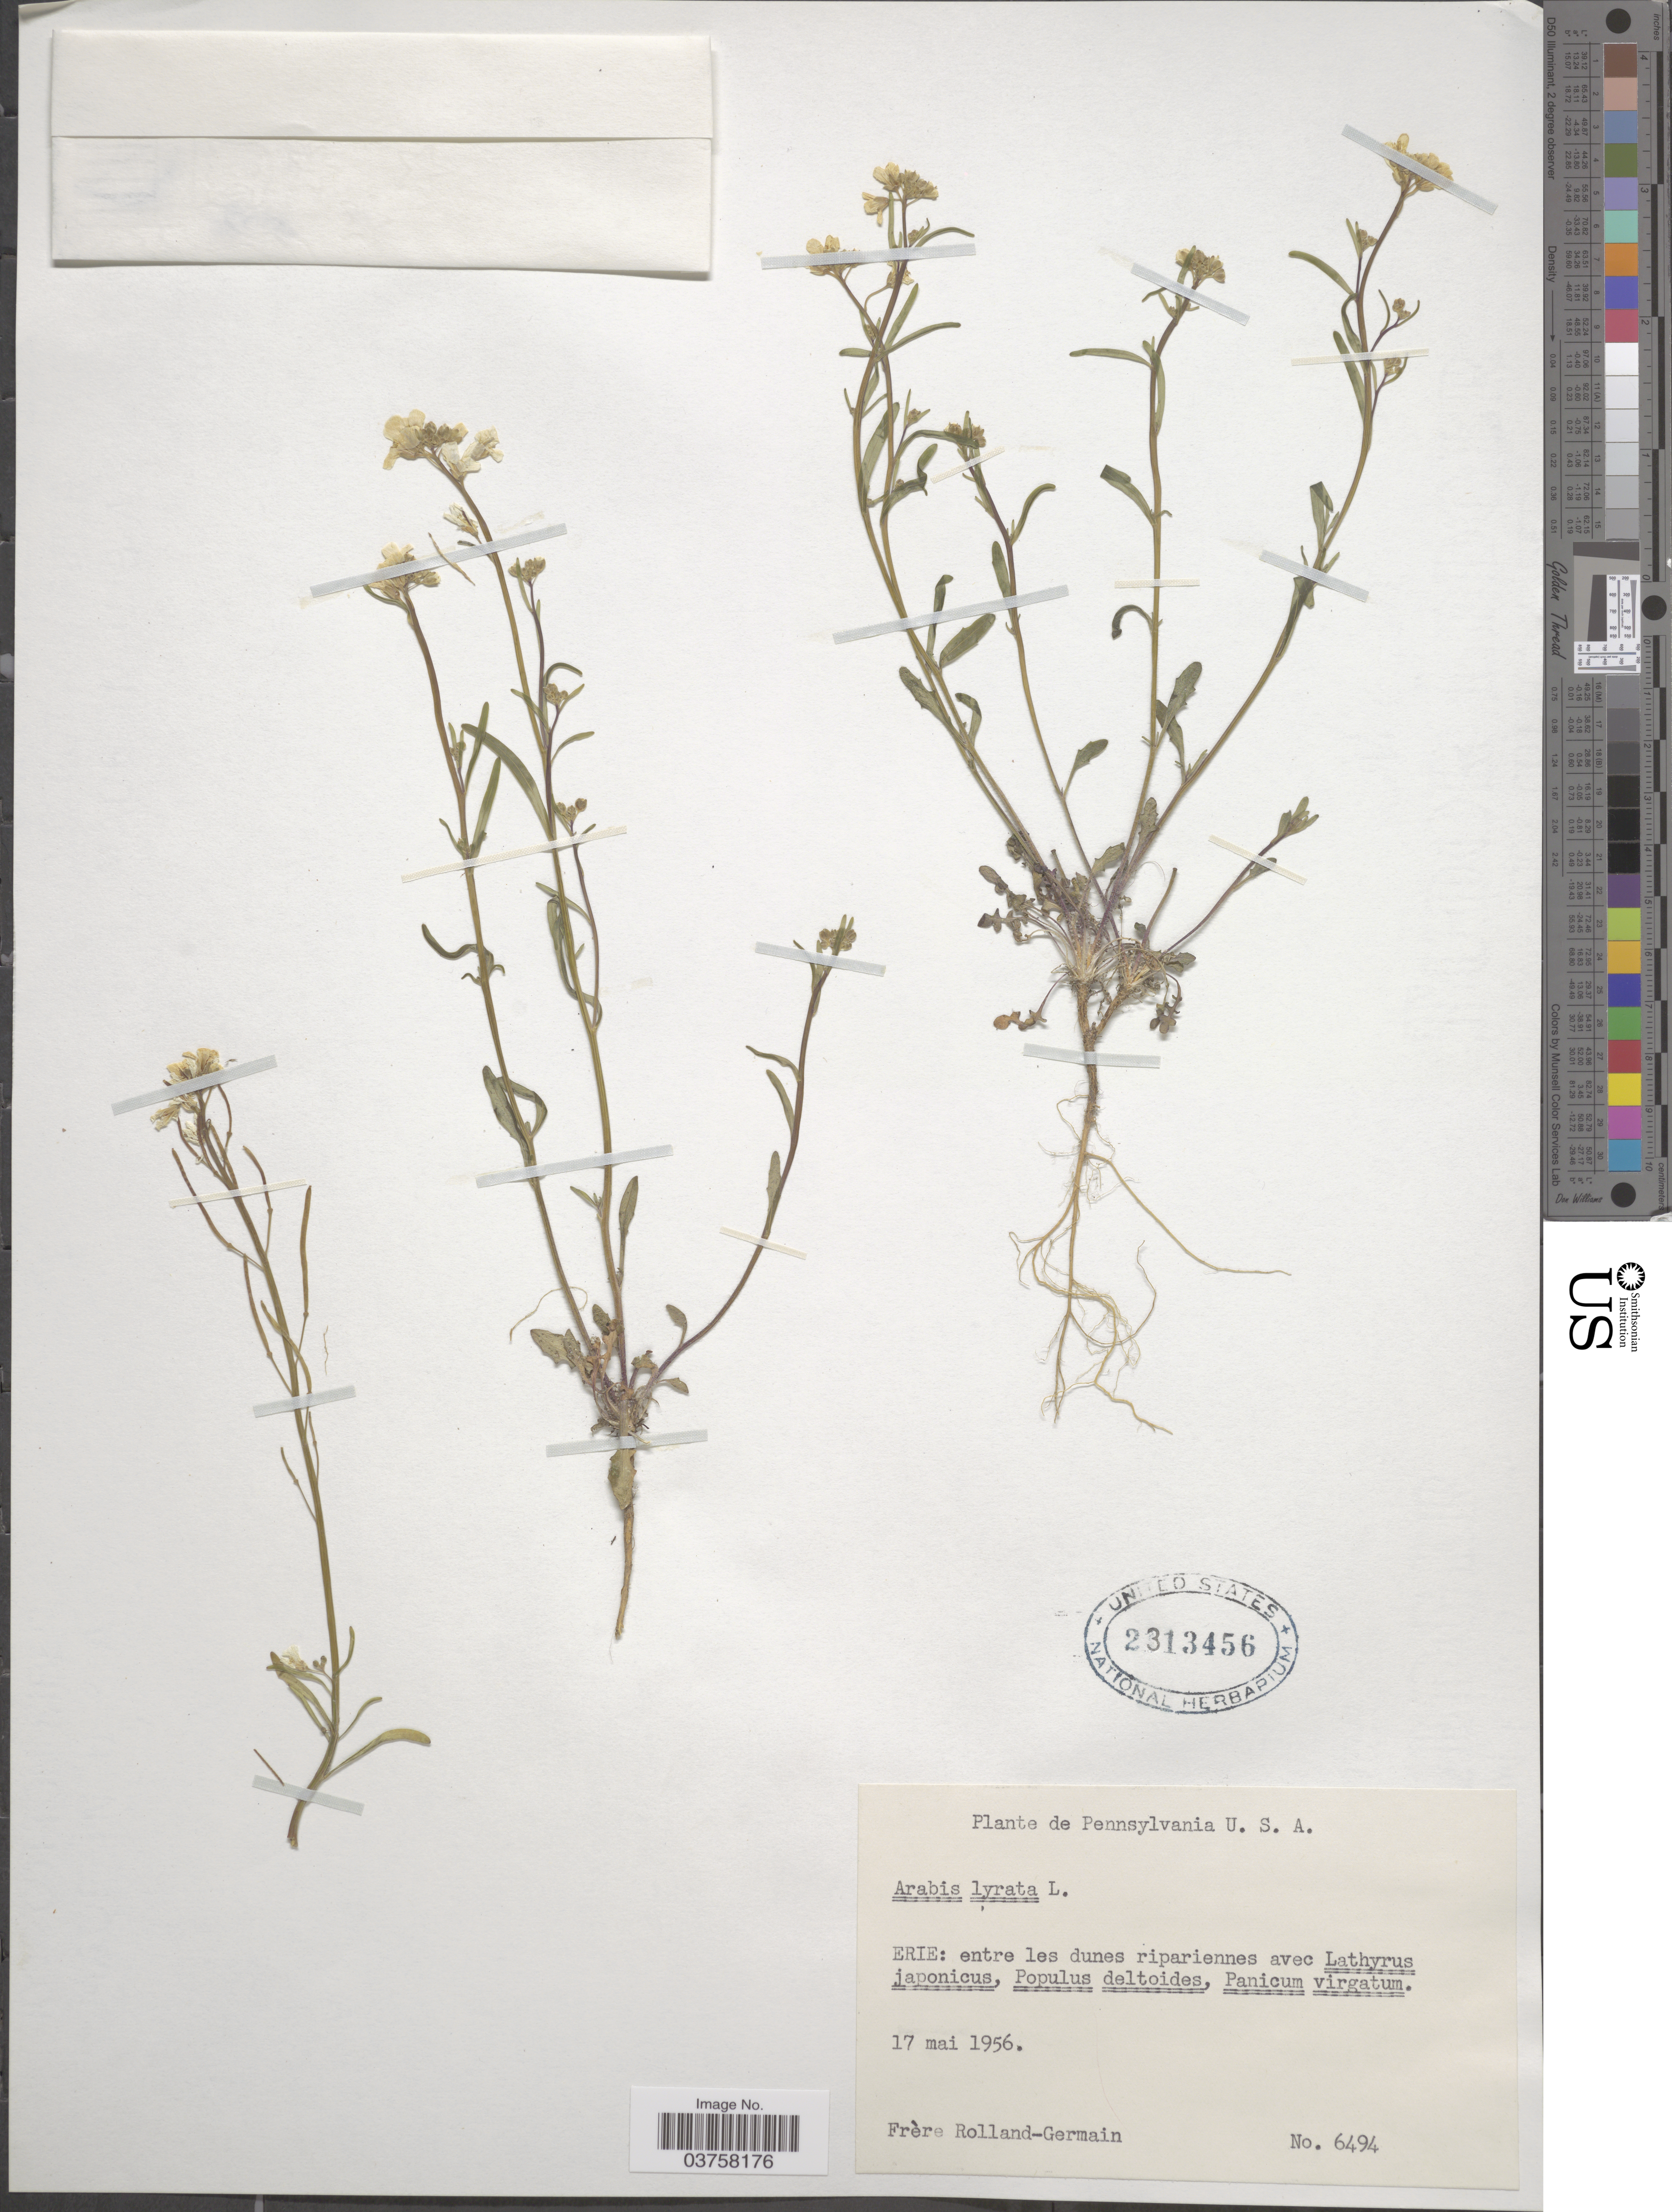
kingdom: Plantae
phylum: Tracheophyta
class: Magnoliopsida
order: Brassicales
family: Brassicaceae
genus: Arabis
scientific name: Arabis lyrata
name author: L.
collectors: Rolland-Germain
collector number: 6494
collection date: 1956-05-17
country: United States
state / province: Pennsylvania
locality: Erie.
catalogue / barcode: US 2313456